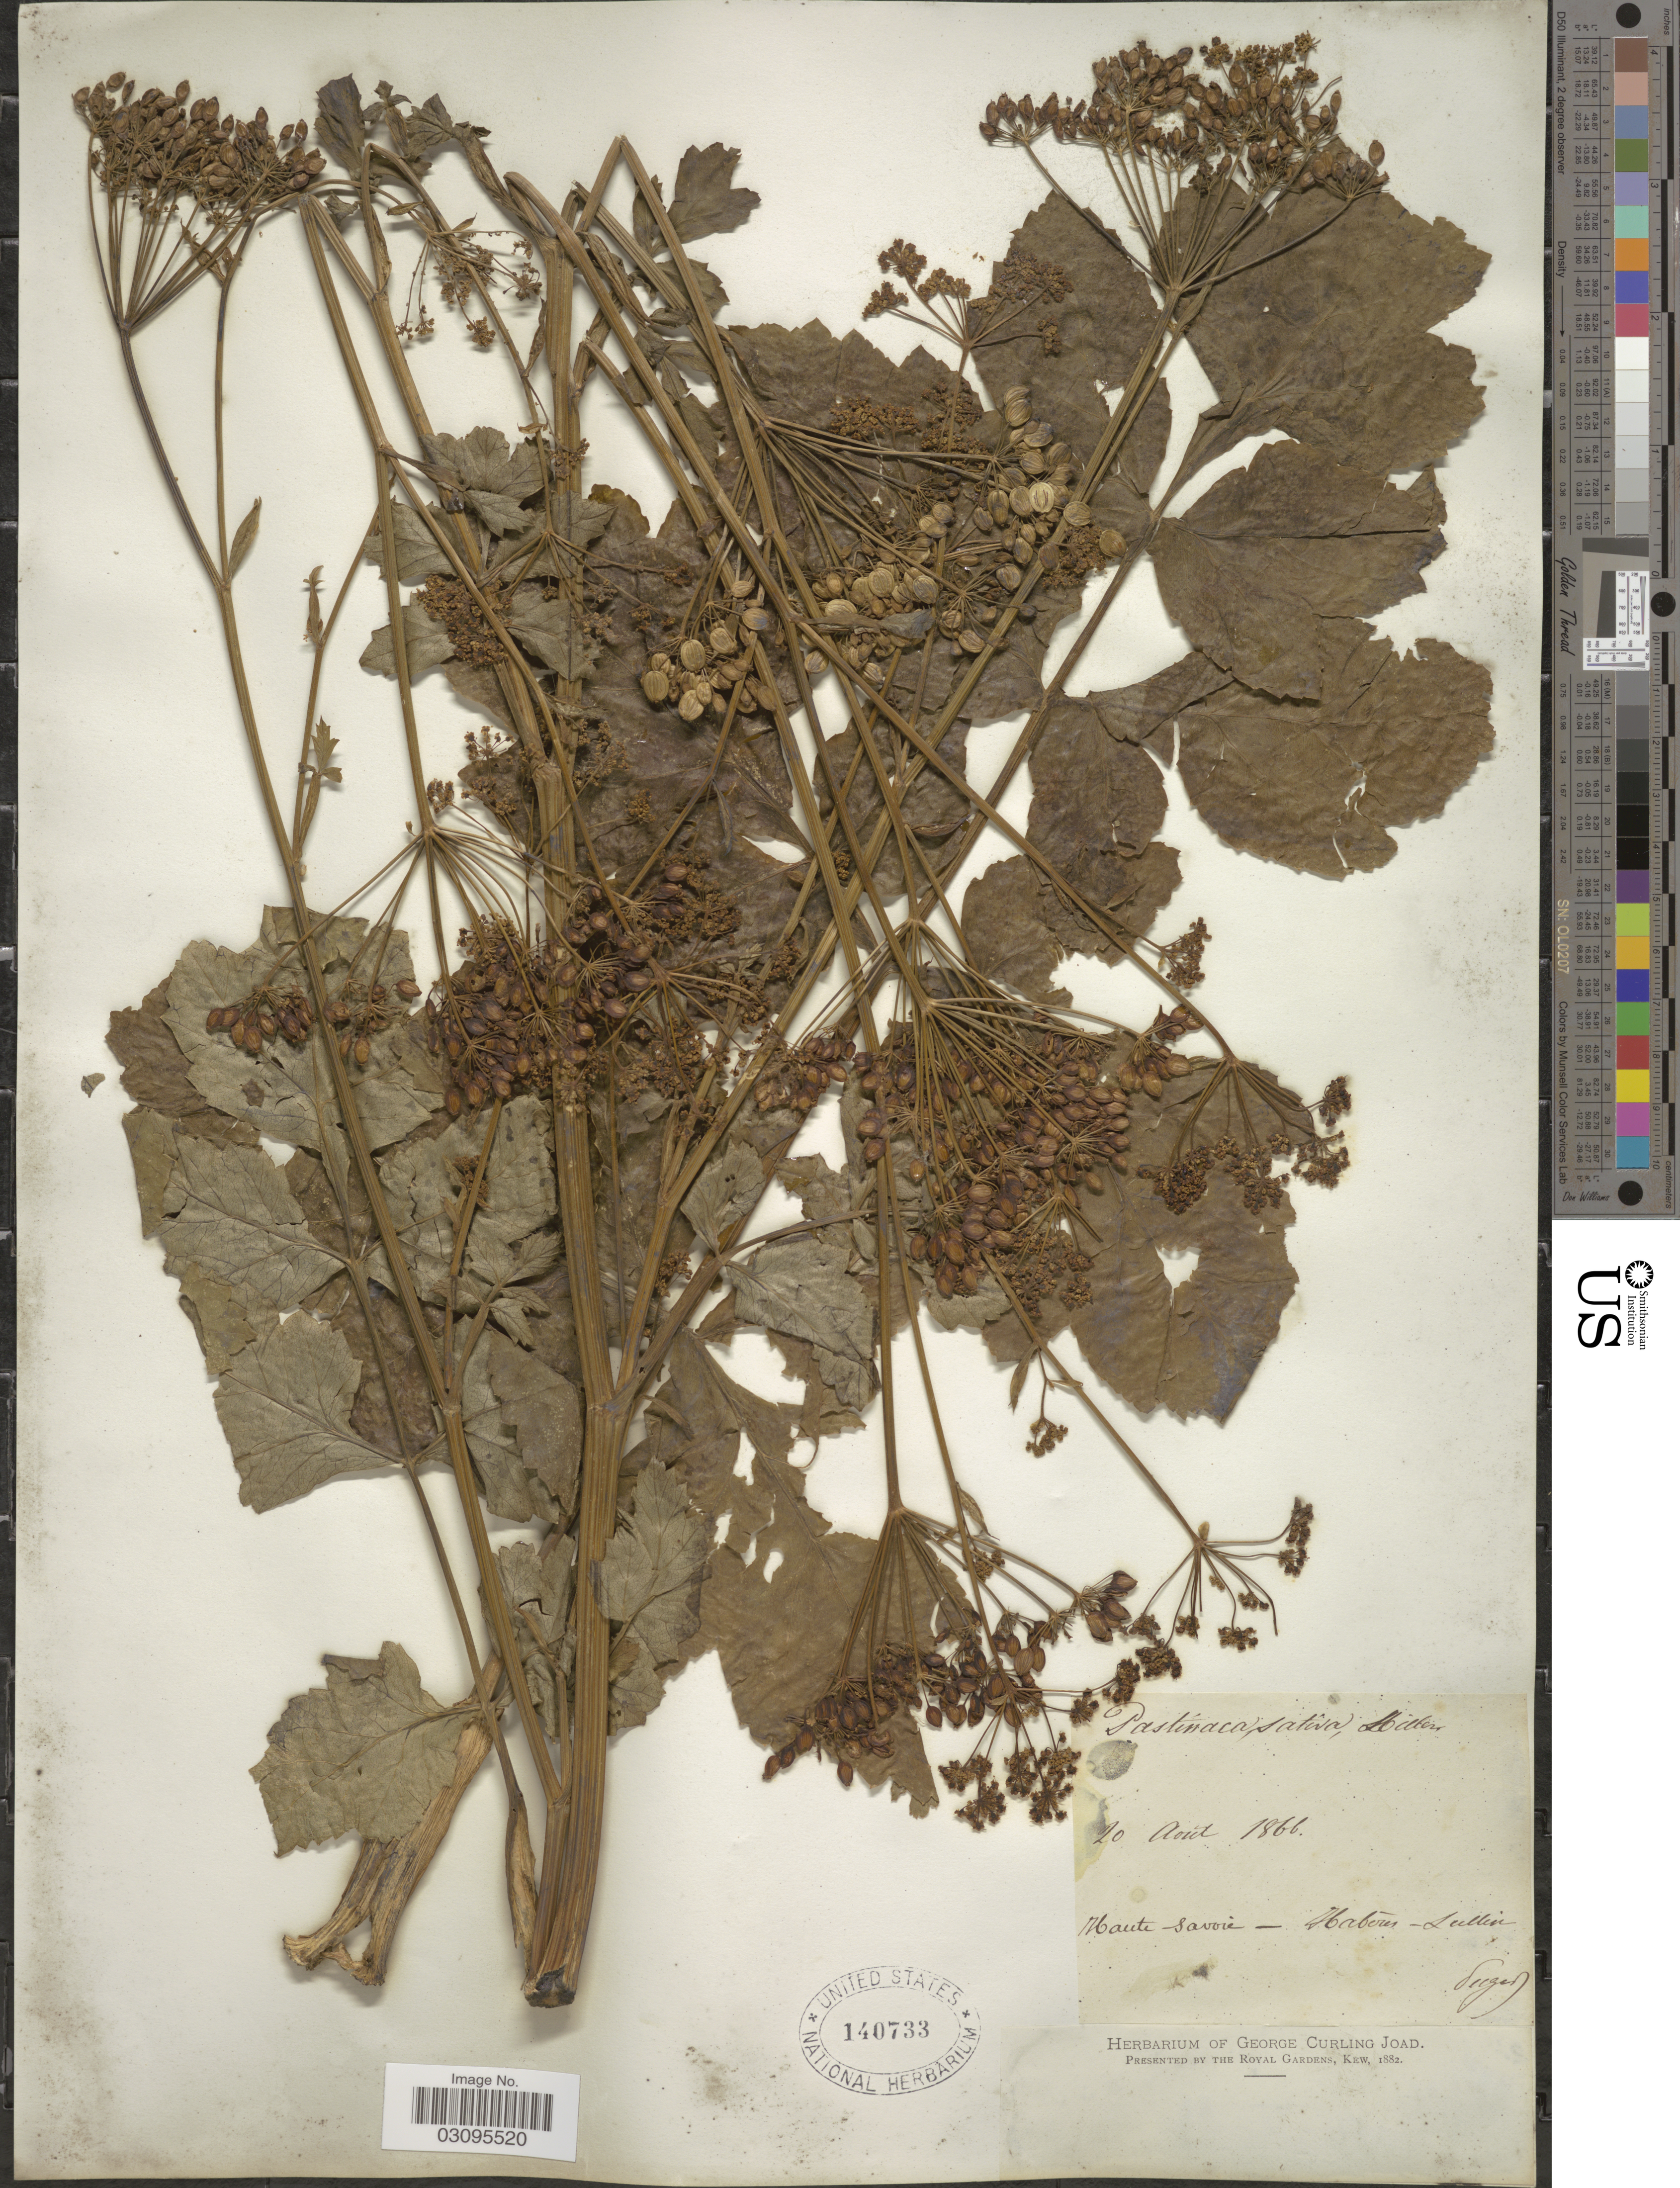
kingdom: Plantae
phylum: Tracheophyta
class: Magnoliopsida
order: Apiales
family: Apiaceae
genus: Pastinaca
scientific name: Pastinaca sativa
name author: L.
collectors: -. Puget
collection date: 1866-08-20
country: France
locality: Haute Savoie, Ibaboren [interpreted], Sullin [interpreted].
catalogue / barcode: US 140733